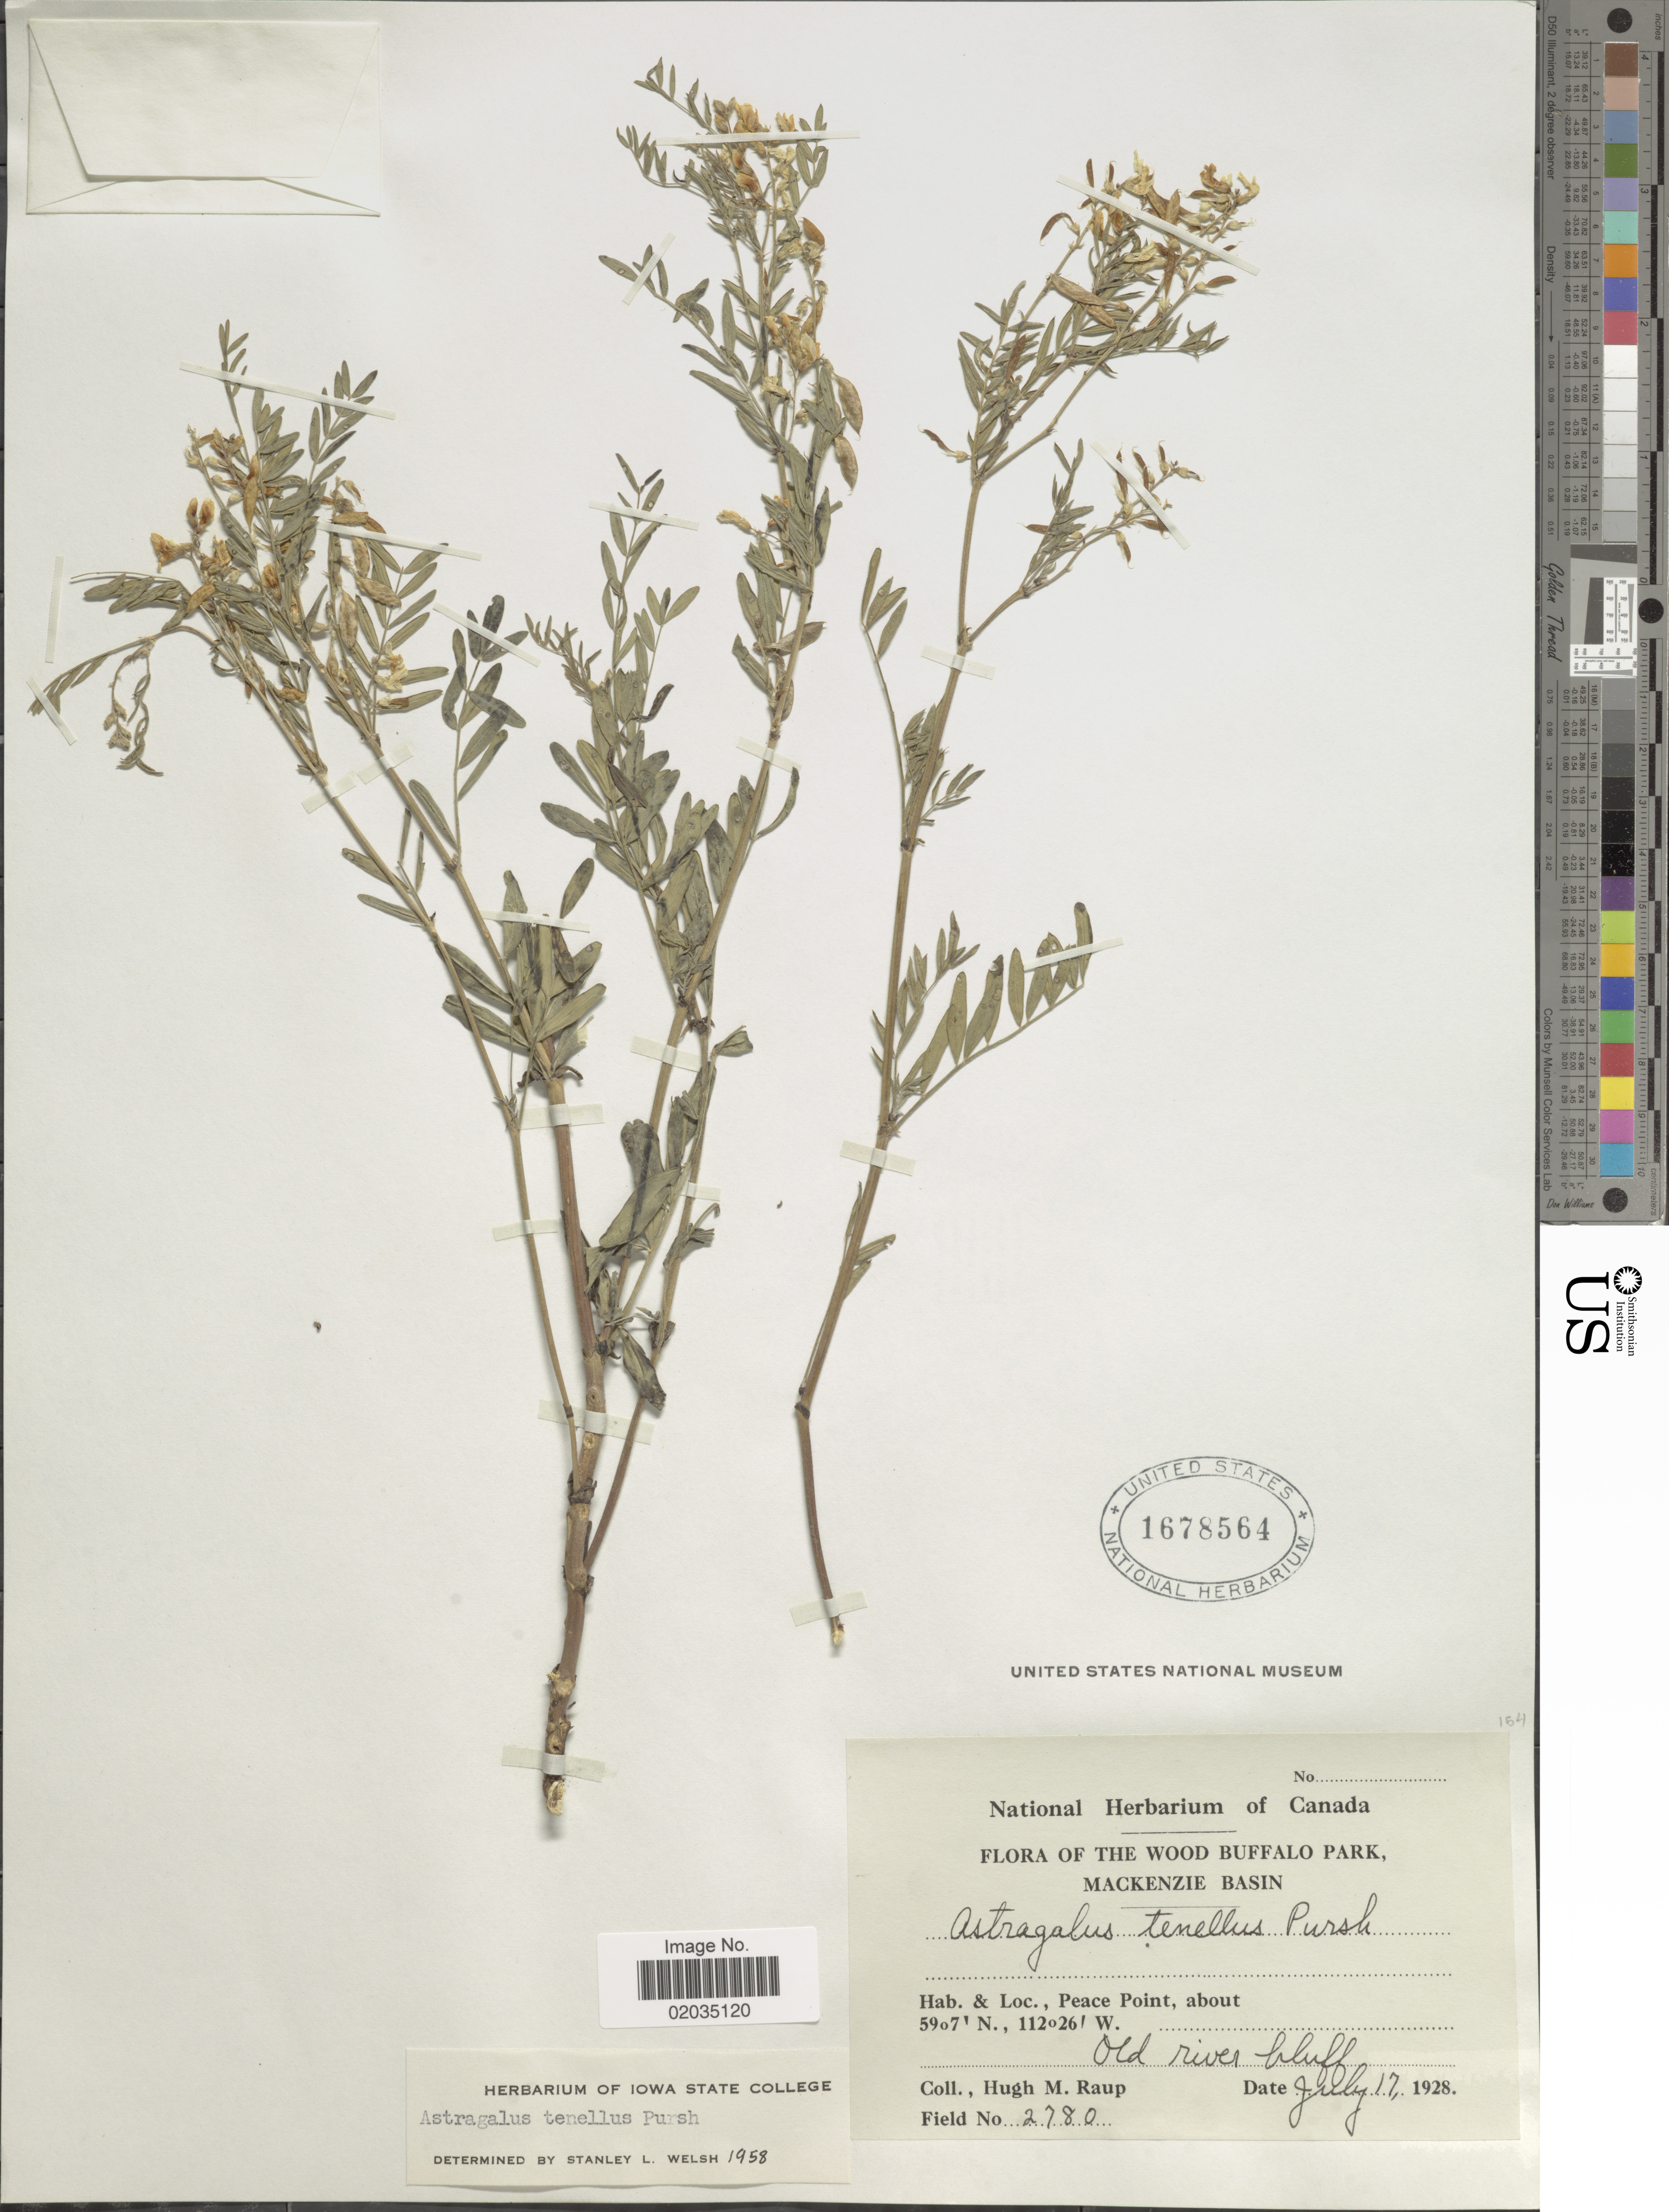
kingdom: Plantae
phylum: Tracheophyta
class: Magnoliopsida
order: Fabales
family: Fabaceae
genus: Astragalus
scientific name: Astragalus tenellus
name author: Pursh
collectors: H. Raup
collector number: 2780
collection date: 1928-07-17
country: Canada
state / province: Alberta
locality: The Wood Buffalo Park, Mackenzie Basin, Peace Point, Old river bluff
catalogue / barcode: US 1678564